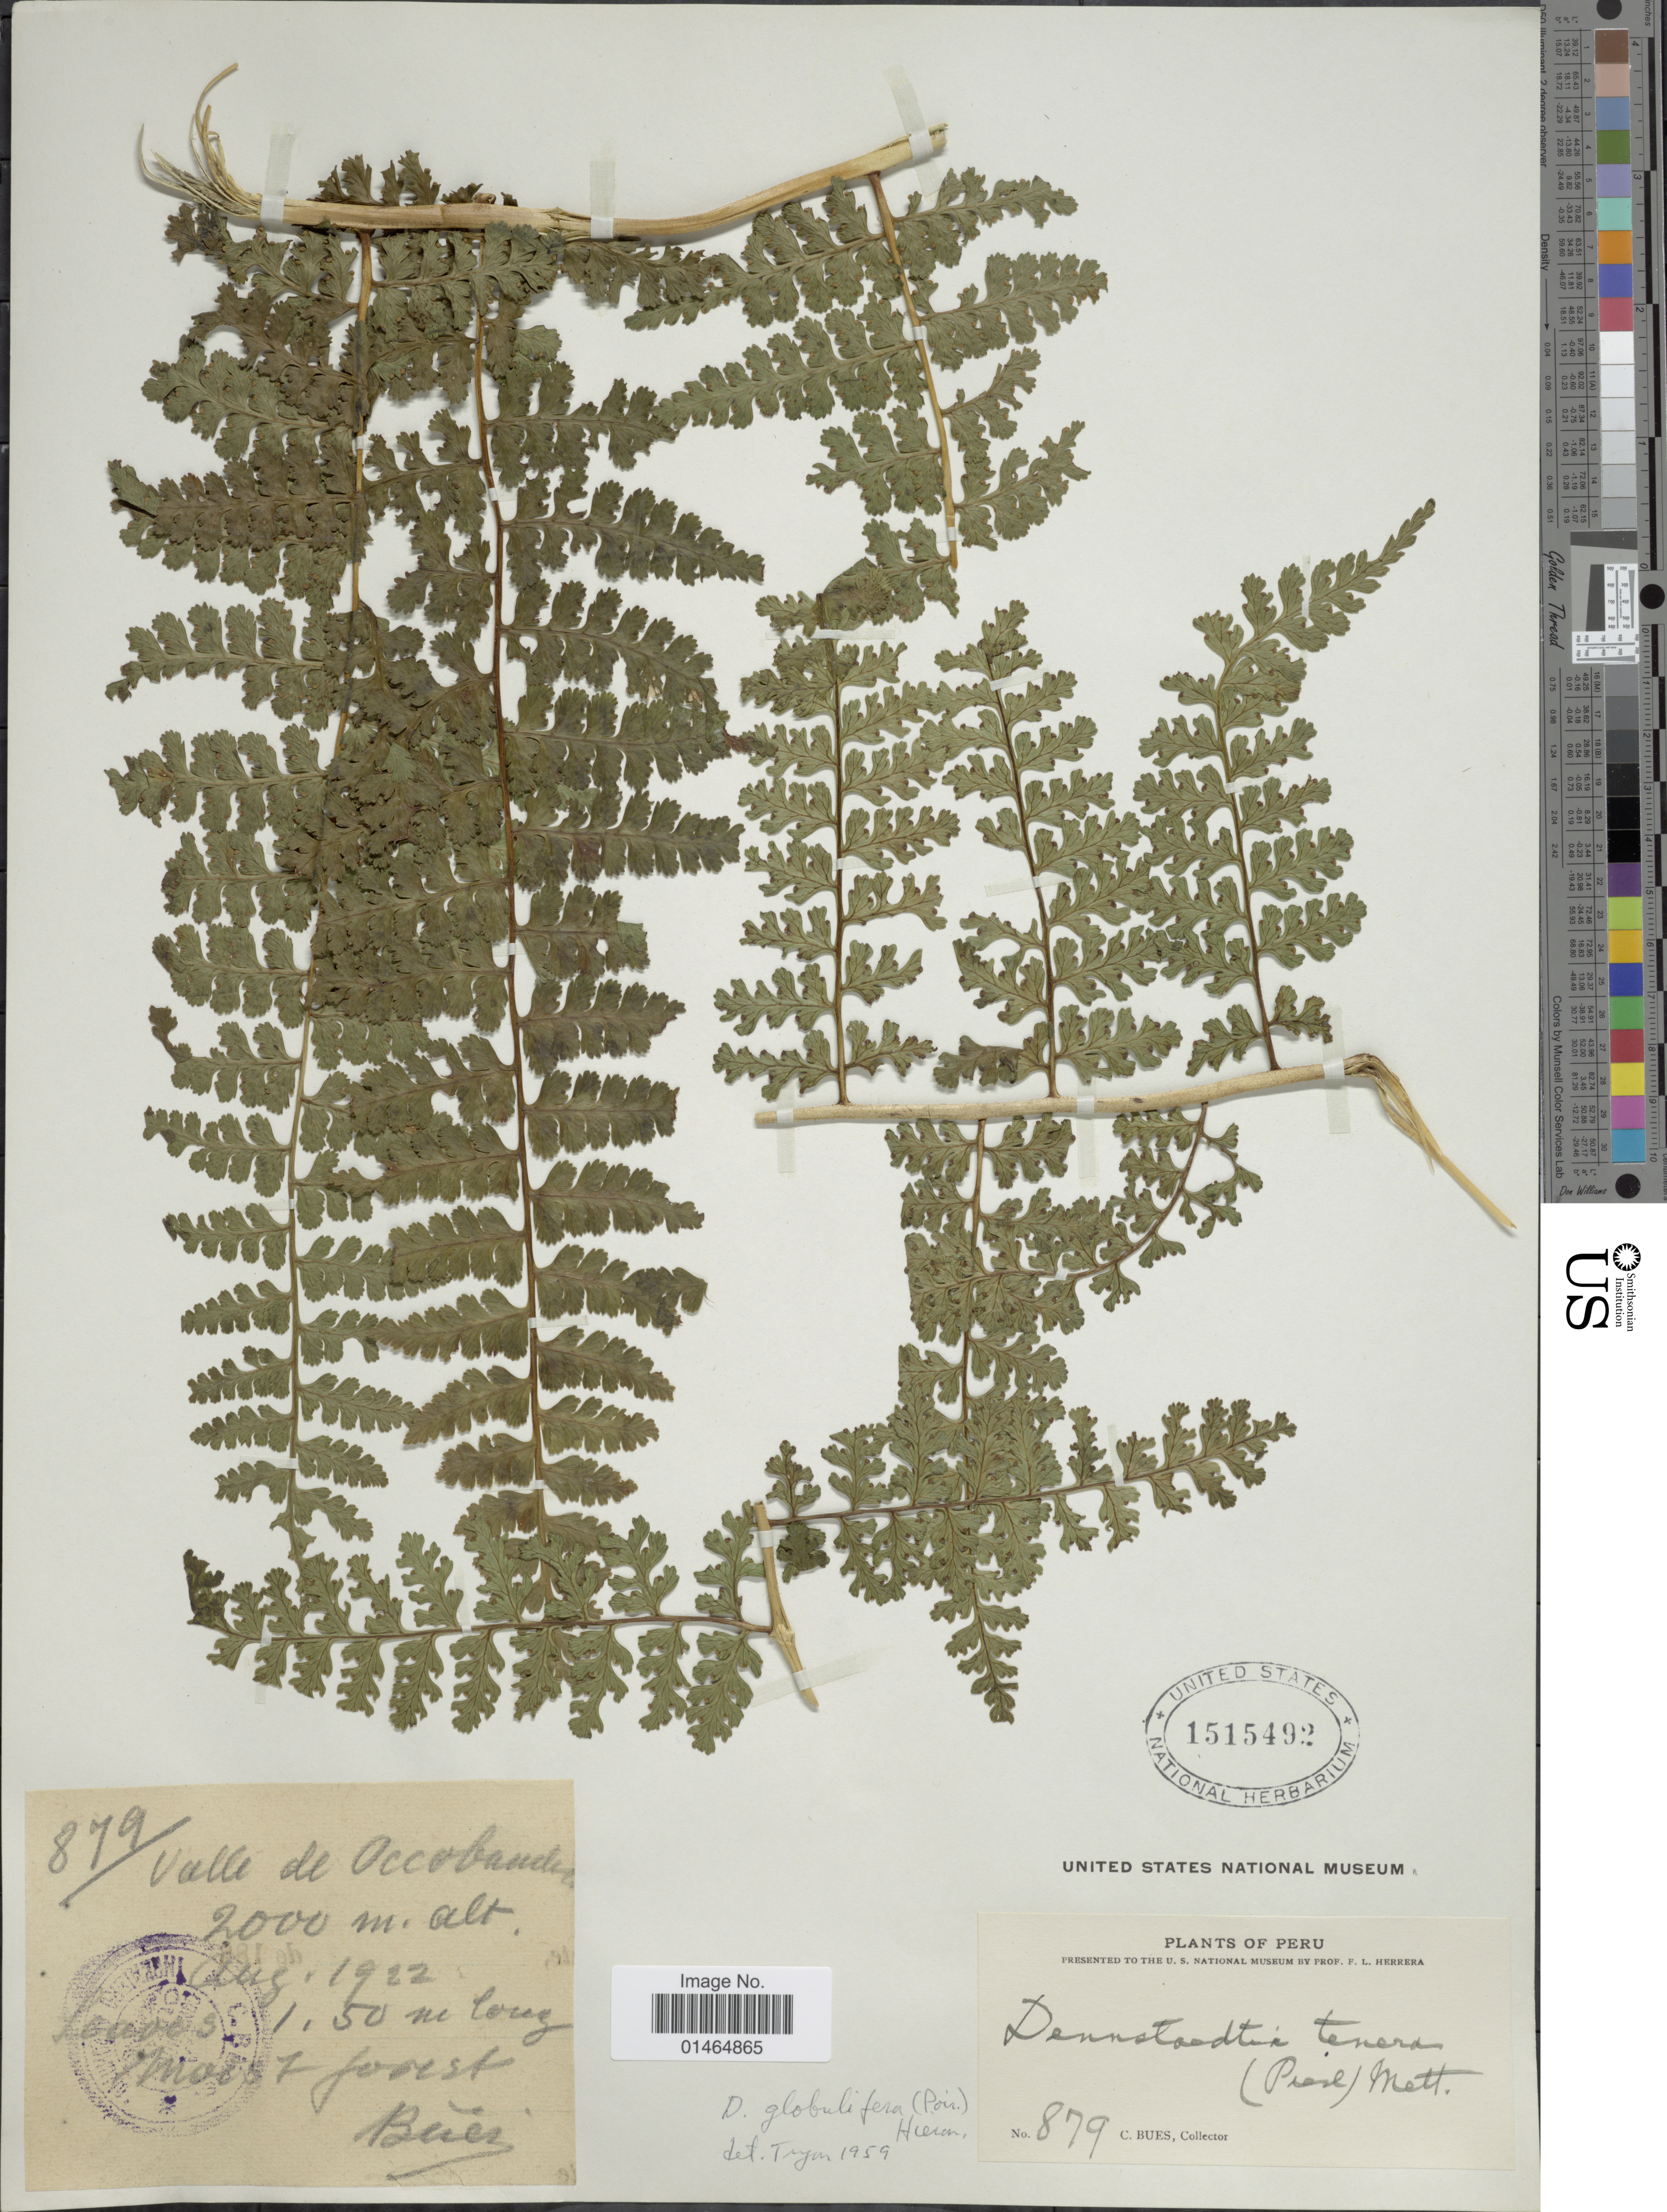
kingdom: Plantae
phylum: Tracheophyta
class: Polypodiopsida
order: Polypodiales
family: Dennstaedtiaceae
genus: Dennstaedtia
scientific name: Dennstaedtia globulifera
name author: (Poir.) Hieron.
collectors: C. Bues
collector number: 879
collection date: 1922-08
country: Peru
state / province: Cusco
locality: Valle de Occobamba. Moist forest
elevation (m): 2000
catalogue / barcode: US 1515492